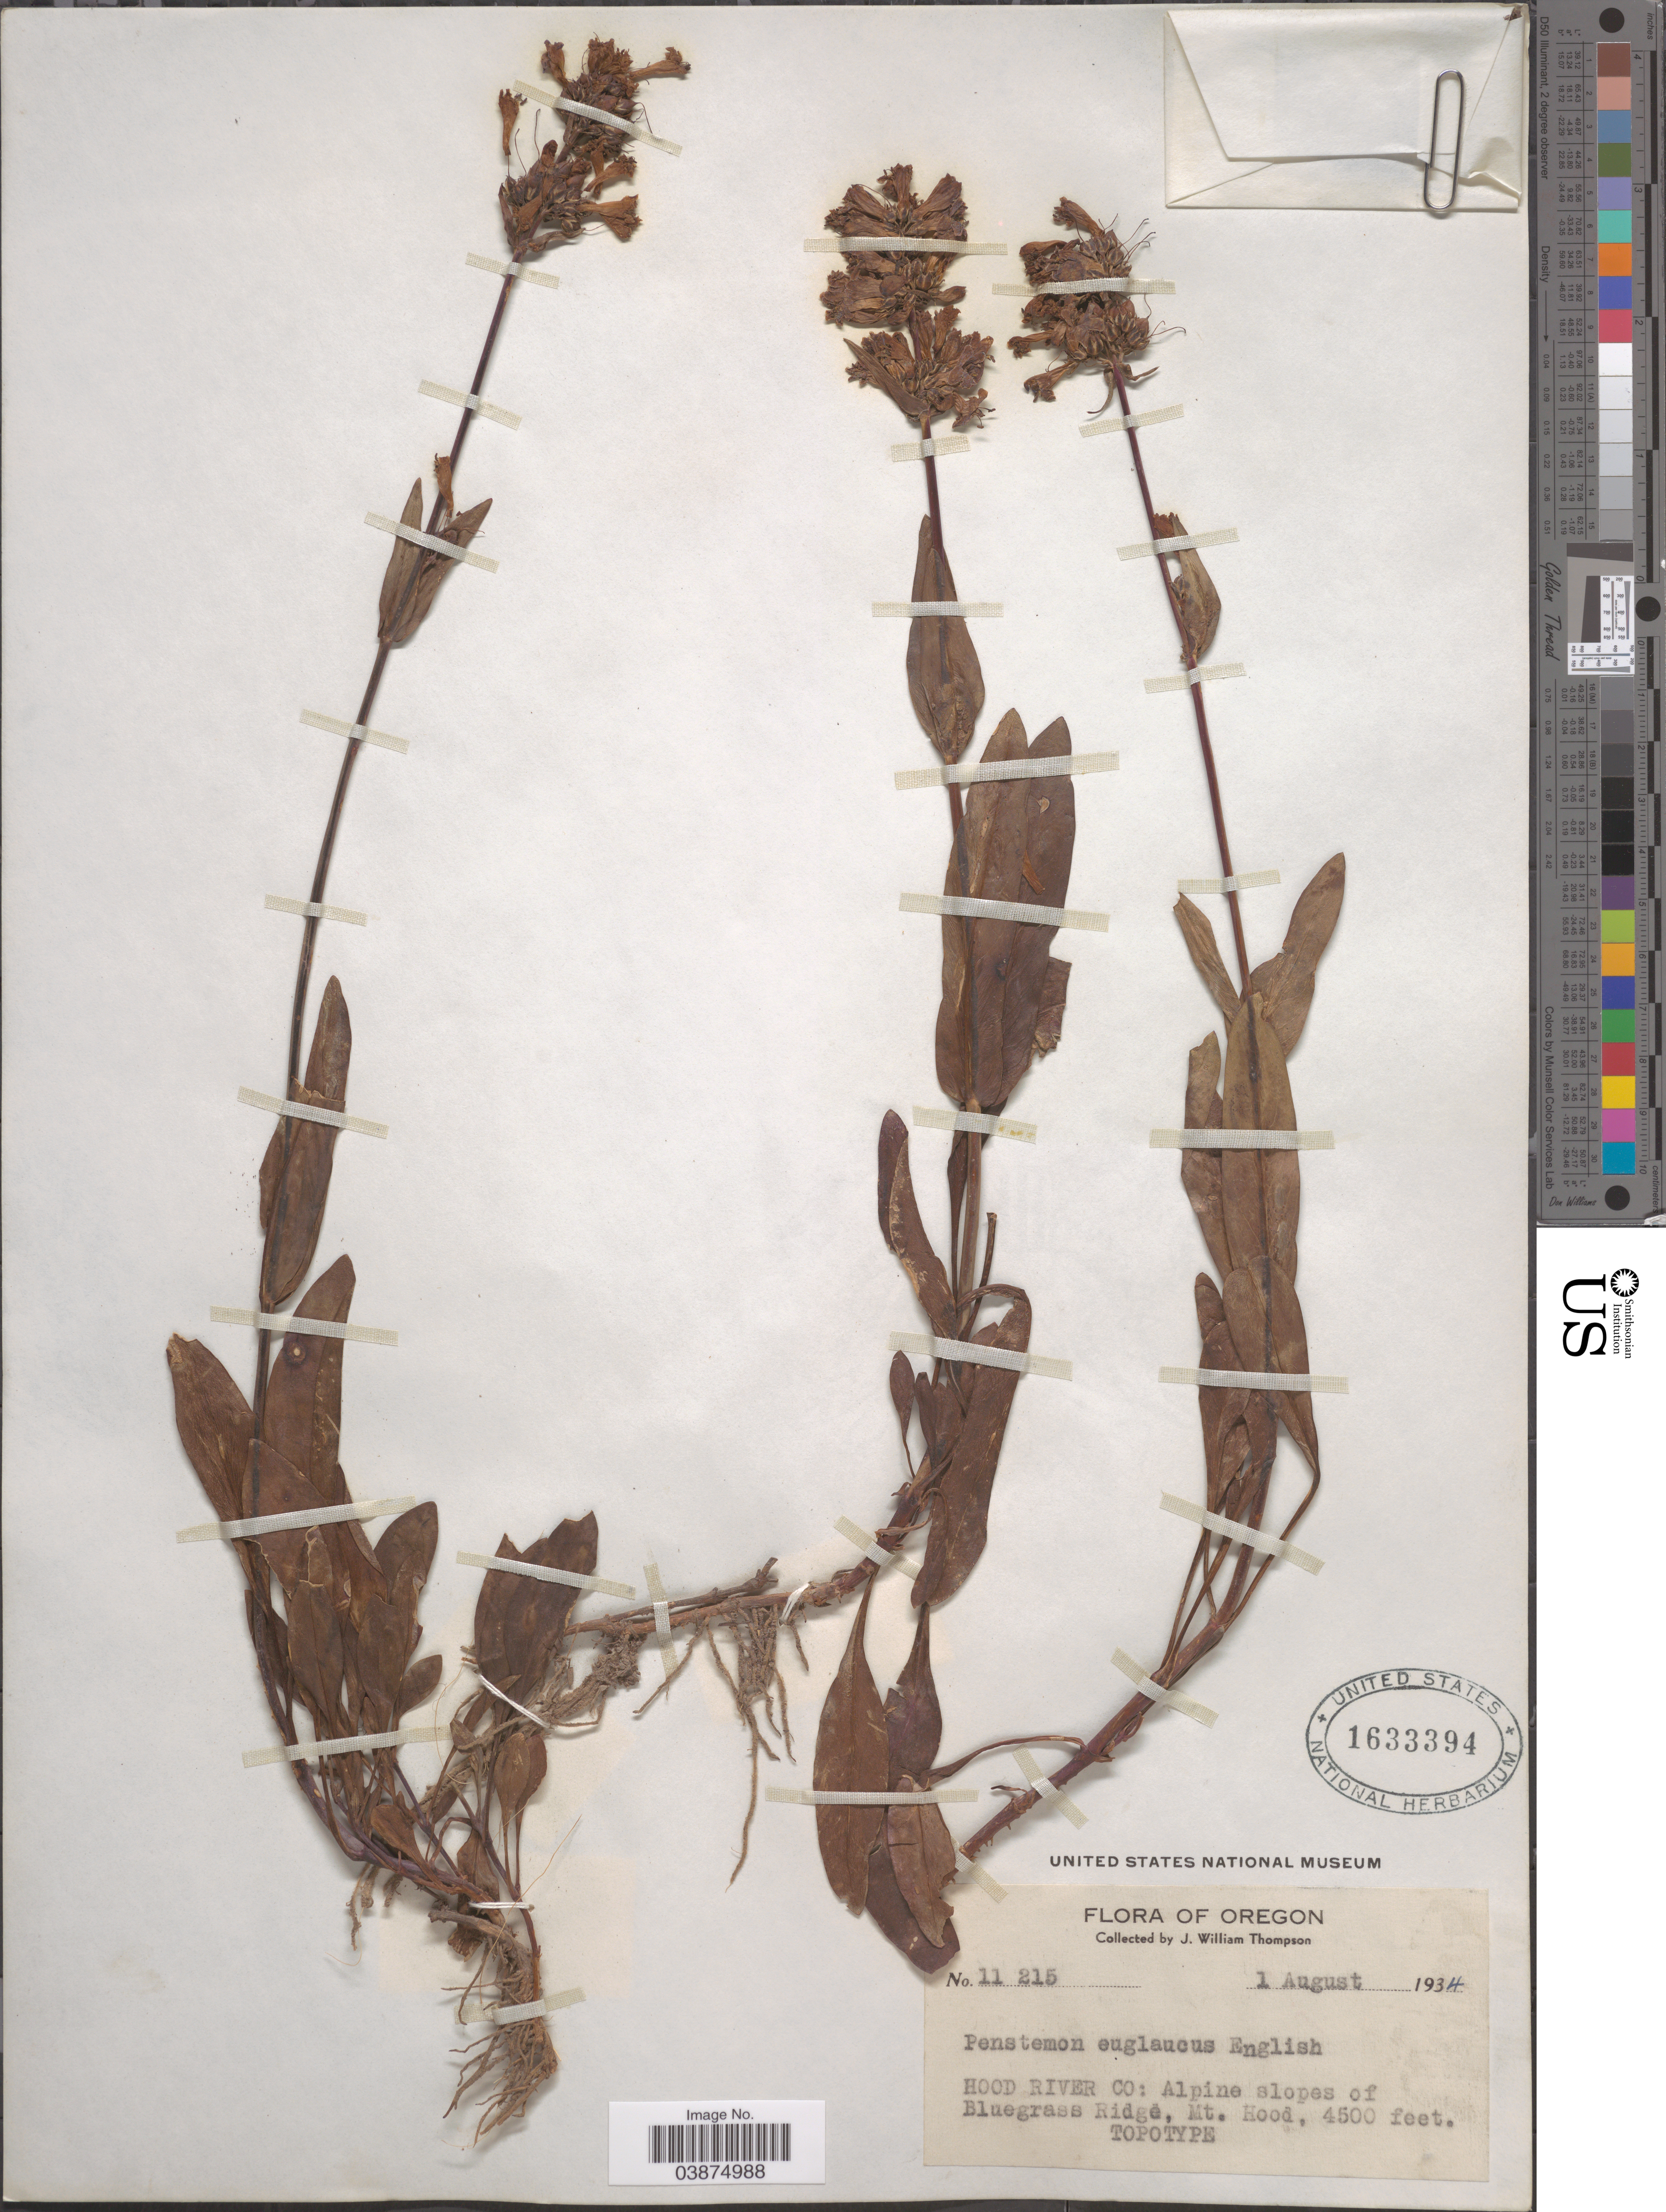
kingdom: Plantae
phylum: Tracheophyta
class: Magnoliopsida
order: Lamiales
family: Plantaginaceae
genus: Penstemon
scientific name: Penstemon euglaucus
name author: English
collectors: J. W. Thompson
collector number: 11215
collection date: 1934-08-01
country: United States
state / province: Oregon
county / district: Hood River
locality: Hood River Co: Alpine slopes of Bluegrass Ridge, Mt. Hood.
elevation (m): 1372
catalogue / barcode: US 1633394